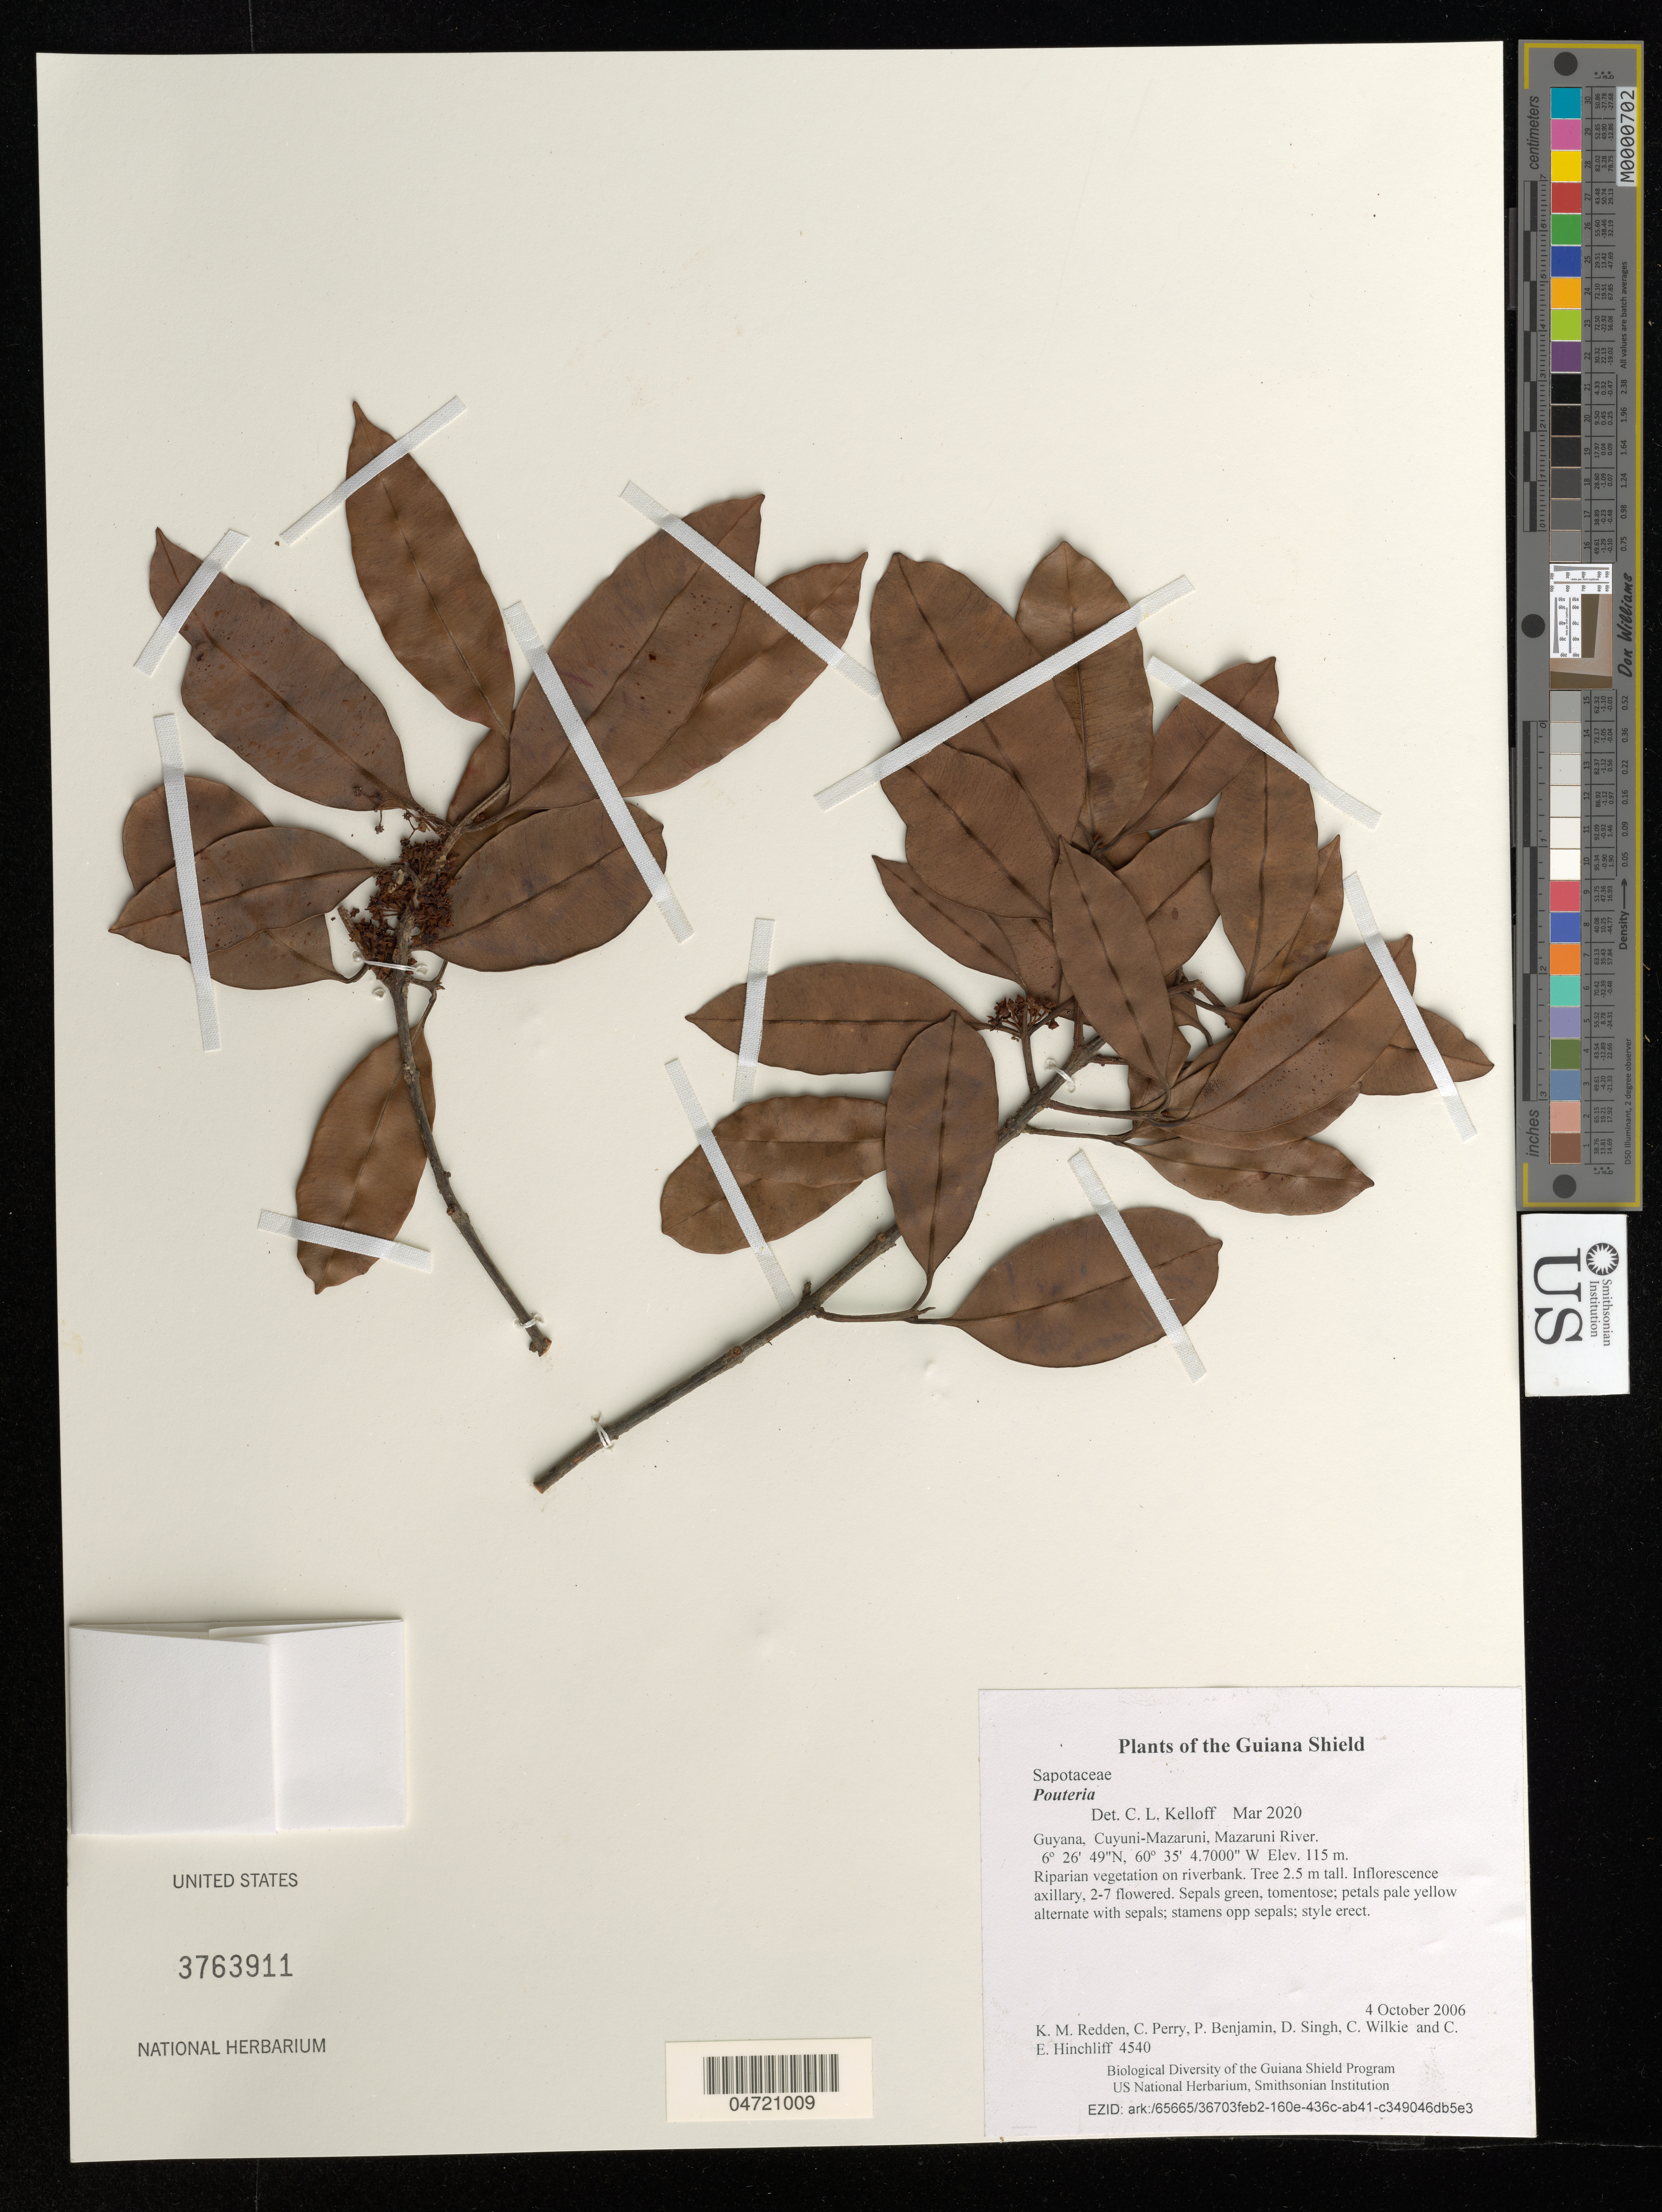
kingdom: Plantae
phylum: Tracheophyta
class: Magnoliopsida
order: Ericales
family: Sapotaceae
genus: Pouteria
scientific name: Pouteria sp.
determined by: Kelloff, C. L.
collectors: K. M. Redden, C. Perry, P. Benjamin, D. Singh, C. Wilkie & C. E. Hinchliff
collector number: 4540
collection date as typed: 4 October 2006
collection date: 2006-10-04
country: Guyana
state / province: Cuyuni-Mazaruni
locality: Mazaruni River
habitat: Riparian vegetation on riverbank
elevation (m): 115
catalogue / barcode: US 3763911